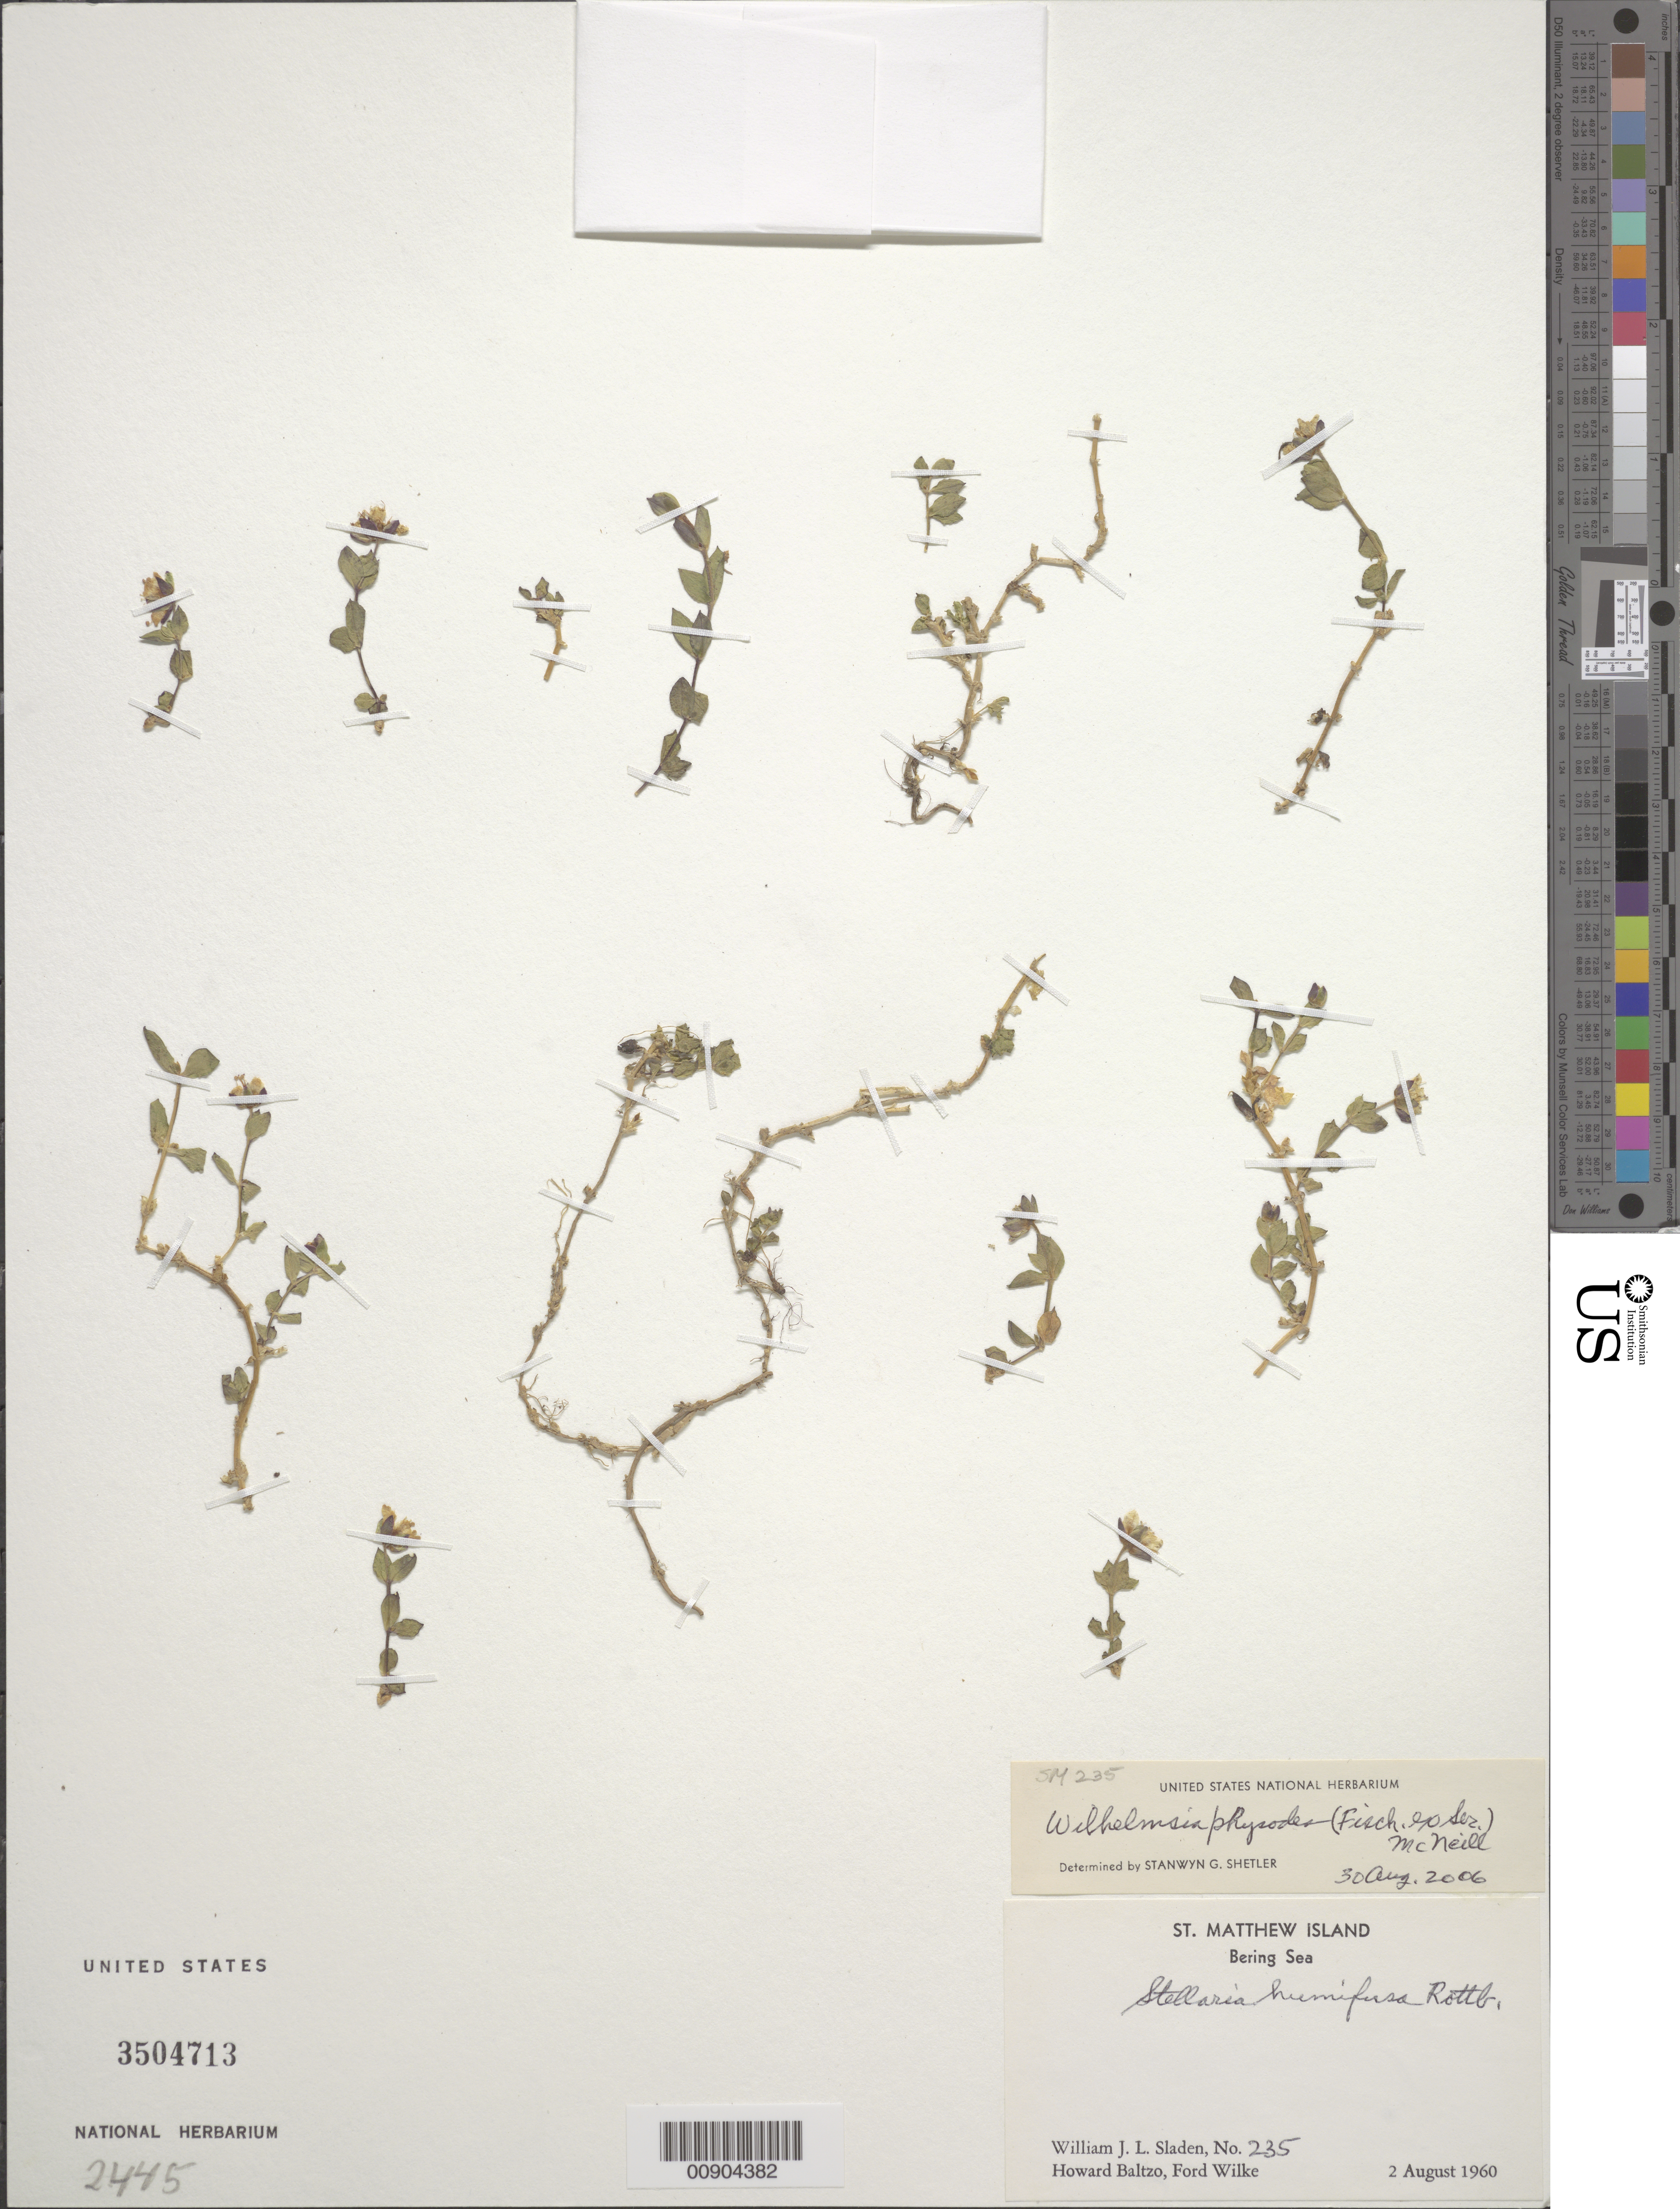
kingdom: Plantae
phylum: Tracheophyta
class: Magnoliopsida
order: Caryophyllales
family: Caryophyllaceae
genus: Wilhelmsia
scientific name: Wilhelmsia physodes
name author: (Fisch. ex Ser.) McNeill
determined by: Shetler, Stanwyn G., (US), NMNH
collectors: W. Sladen, H. Baltzo & F. Wilke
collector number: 235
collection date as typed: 02 Aug 1960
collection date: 1960-08-02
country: United States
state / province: Alaska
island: St. Matthew Island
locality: St. Matthew Island, Bering Sea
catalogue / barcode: US 3504713